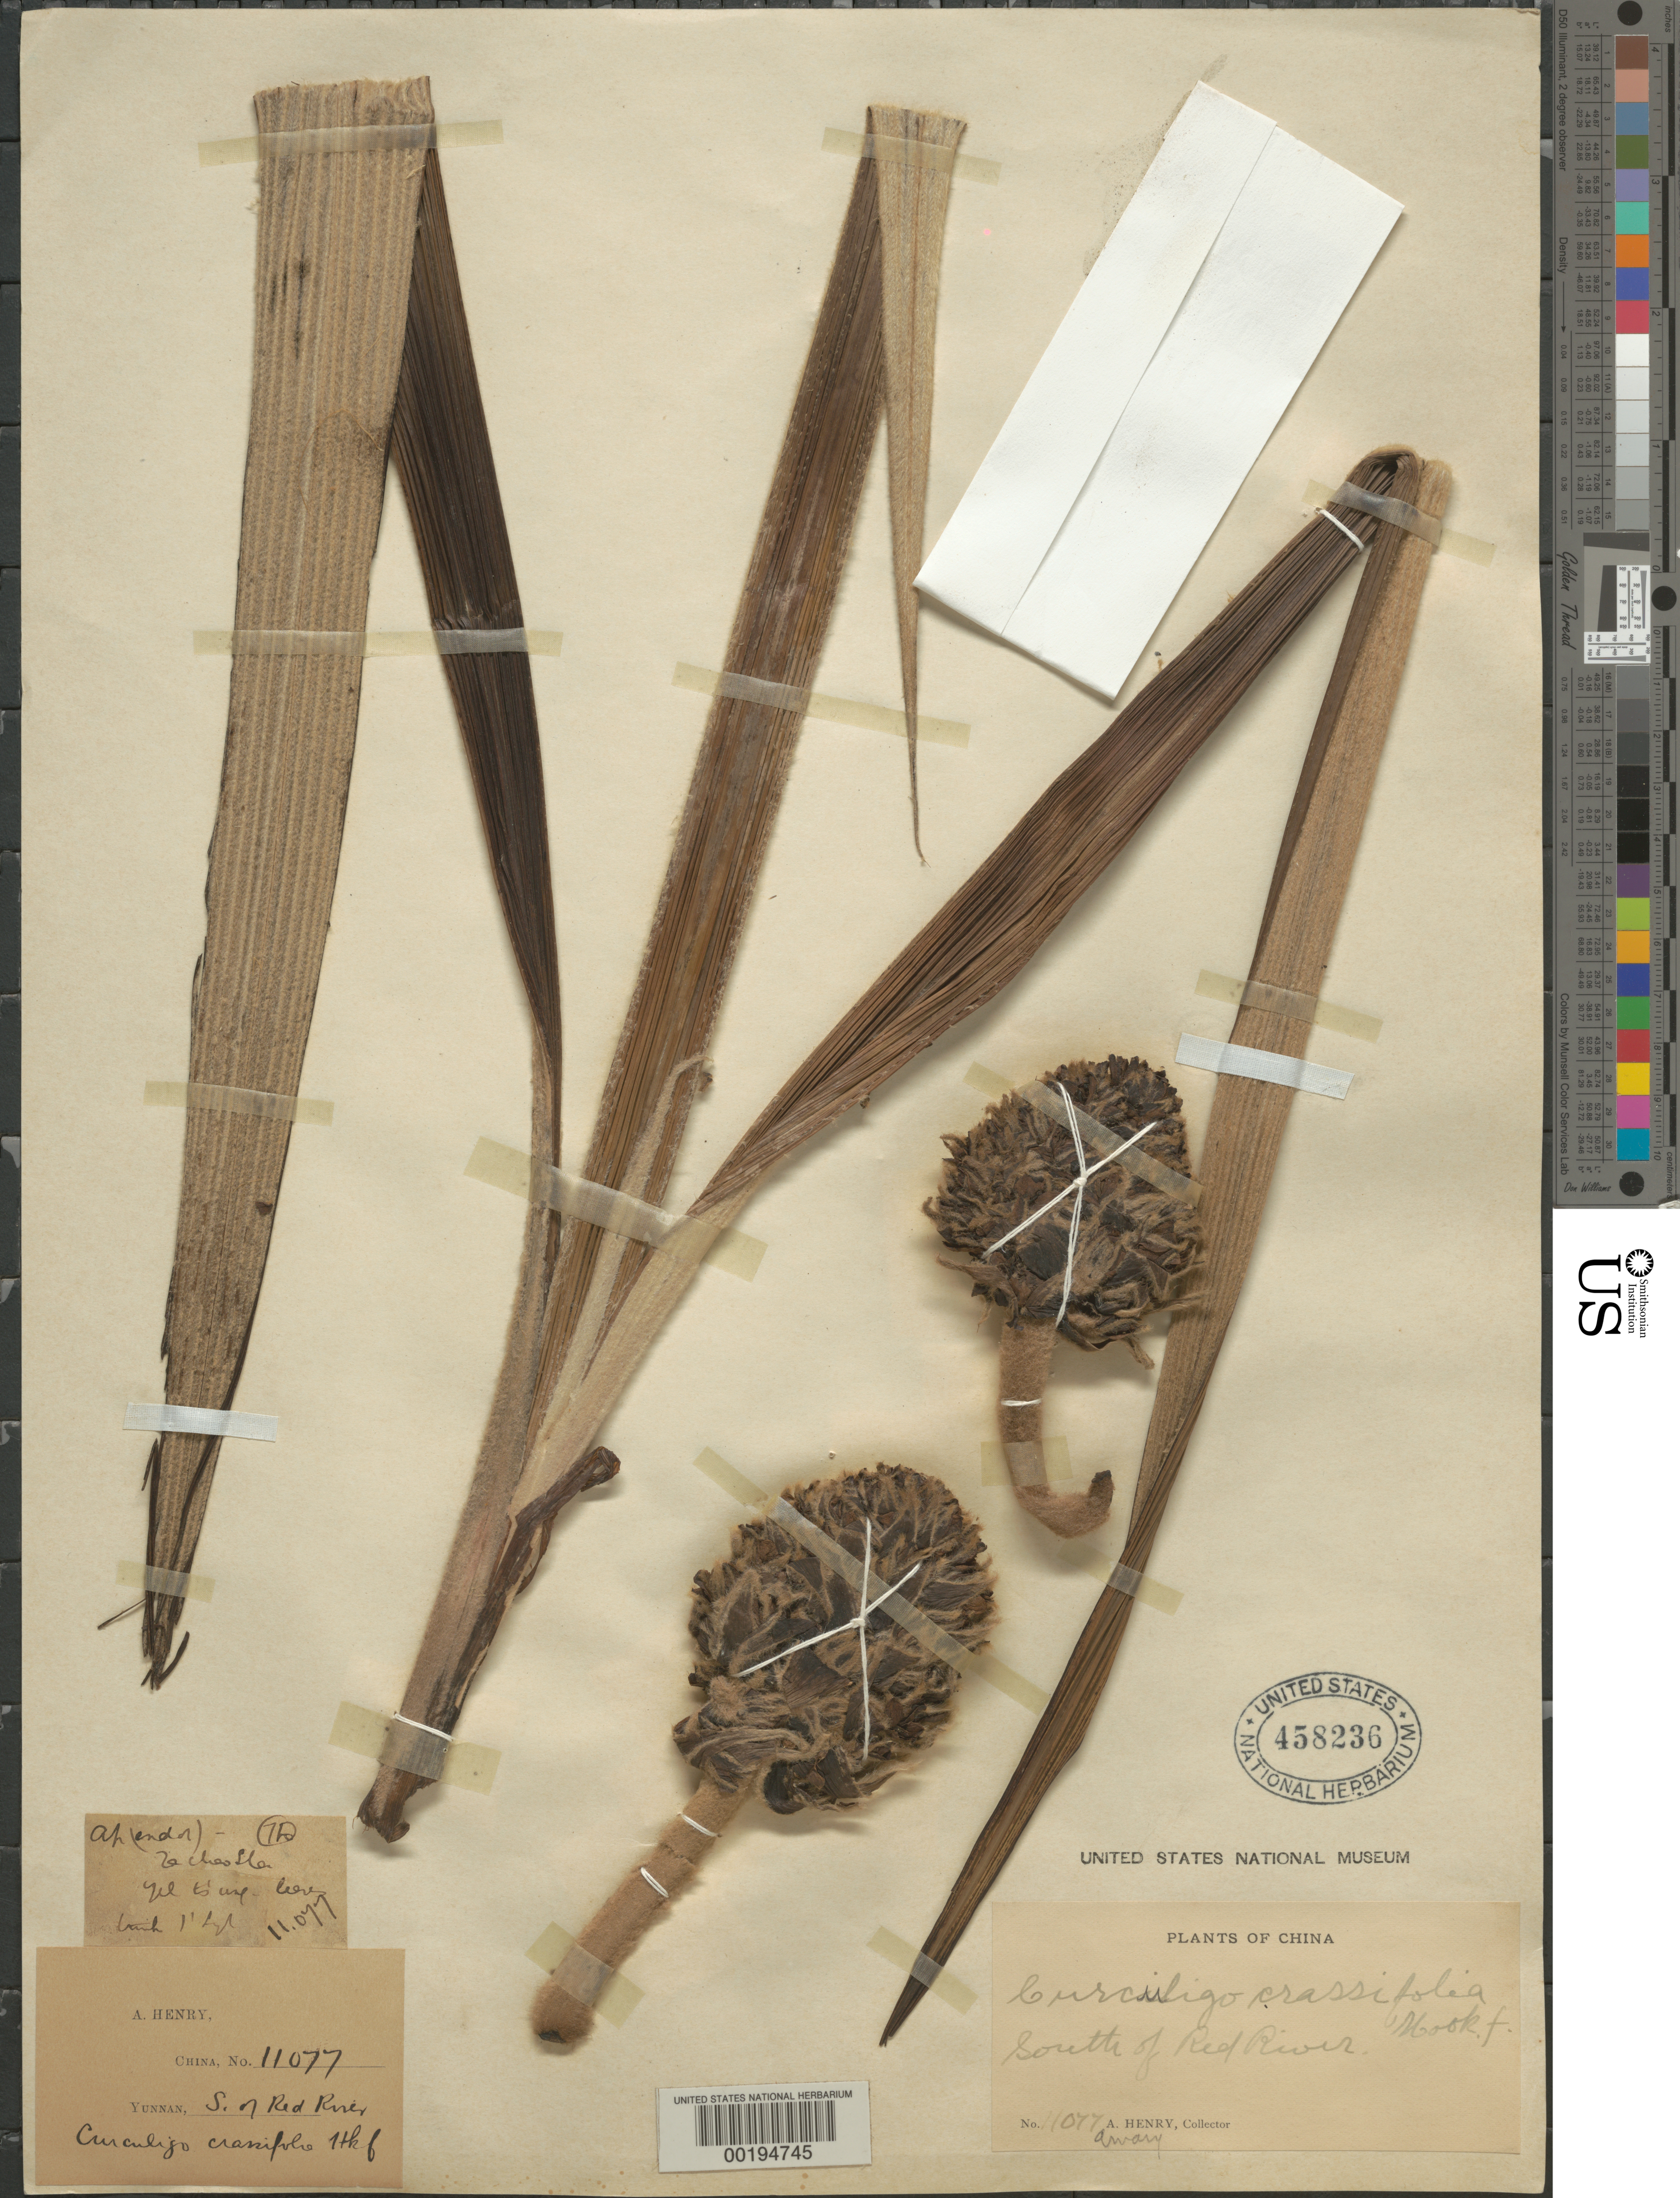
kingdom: Plantae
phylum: Tracheophyta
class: Liliopsida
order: Asparagales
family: Hypoxidaceae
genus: Curculigo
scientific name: Curculigo crassifolia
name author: (Baker) Hook. f.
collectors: A. Henry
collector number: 11077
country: China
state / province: Yunnan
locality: S of red river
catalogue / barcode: US 458236